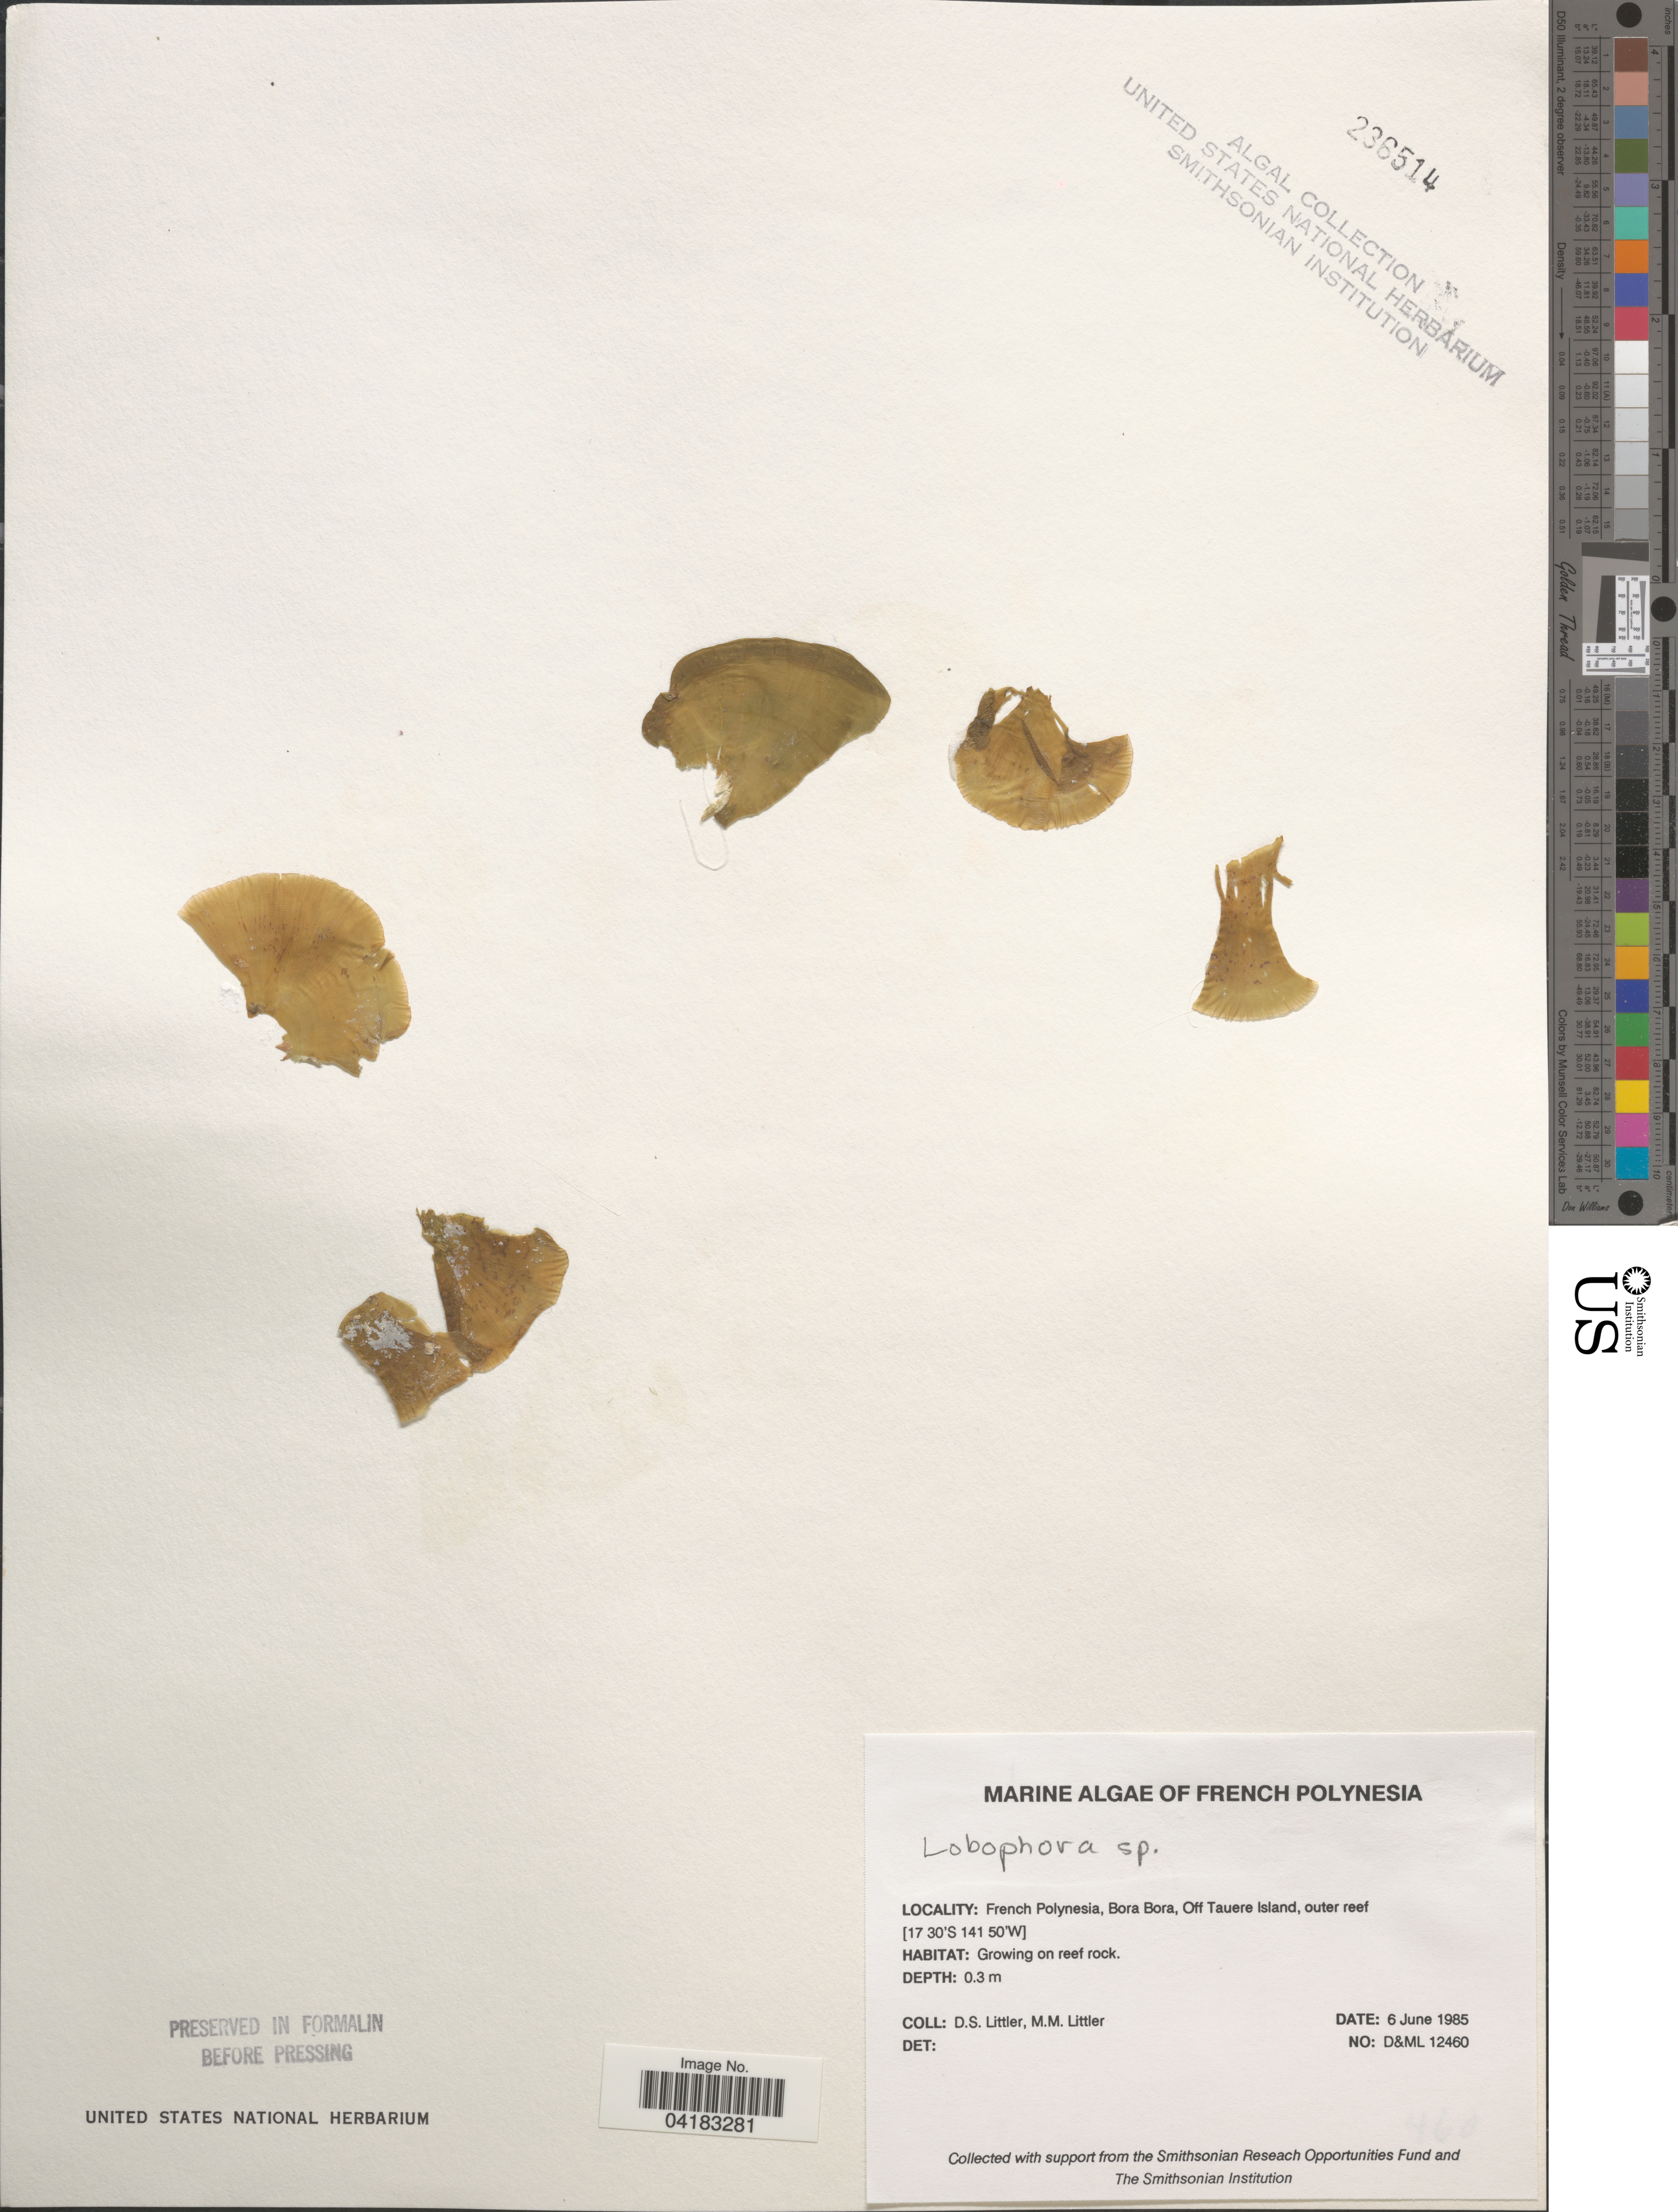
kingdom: Chromista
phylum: Ochrophyta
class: Phaeophyceae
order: Dictyotales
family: Dictyotaceae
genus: Lobophora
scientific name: Lobophora sp.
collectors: D. S. Littler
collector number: D&ML12460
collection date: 1985-06-06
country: French Polynesia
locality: Bora Bora, Off Tauere Island, outer reef.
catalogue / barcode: US 236514